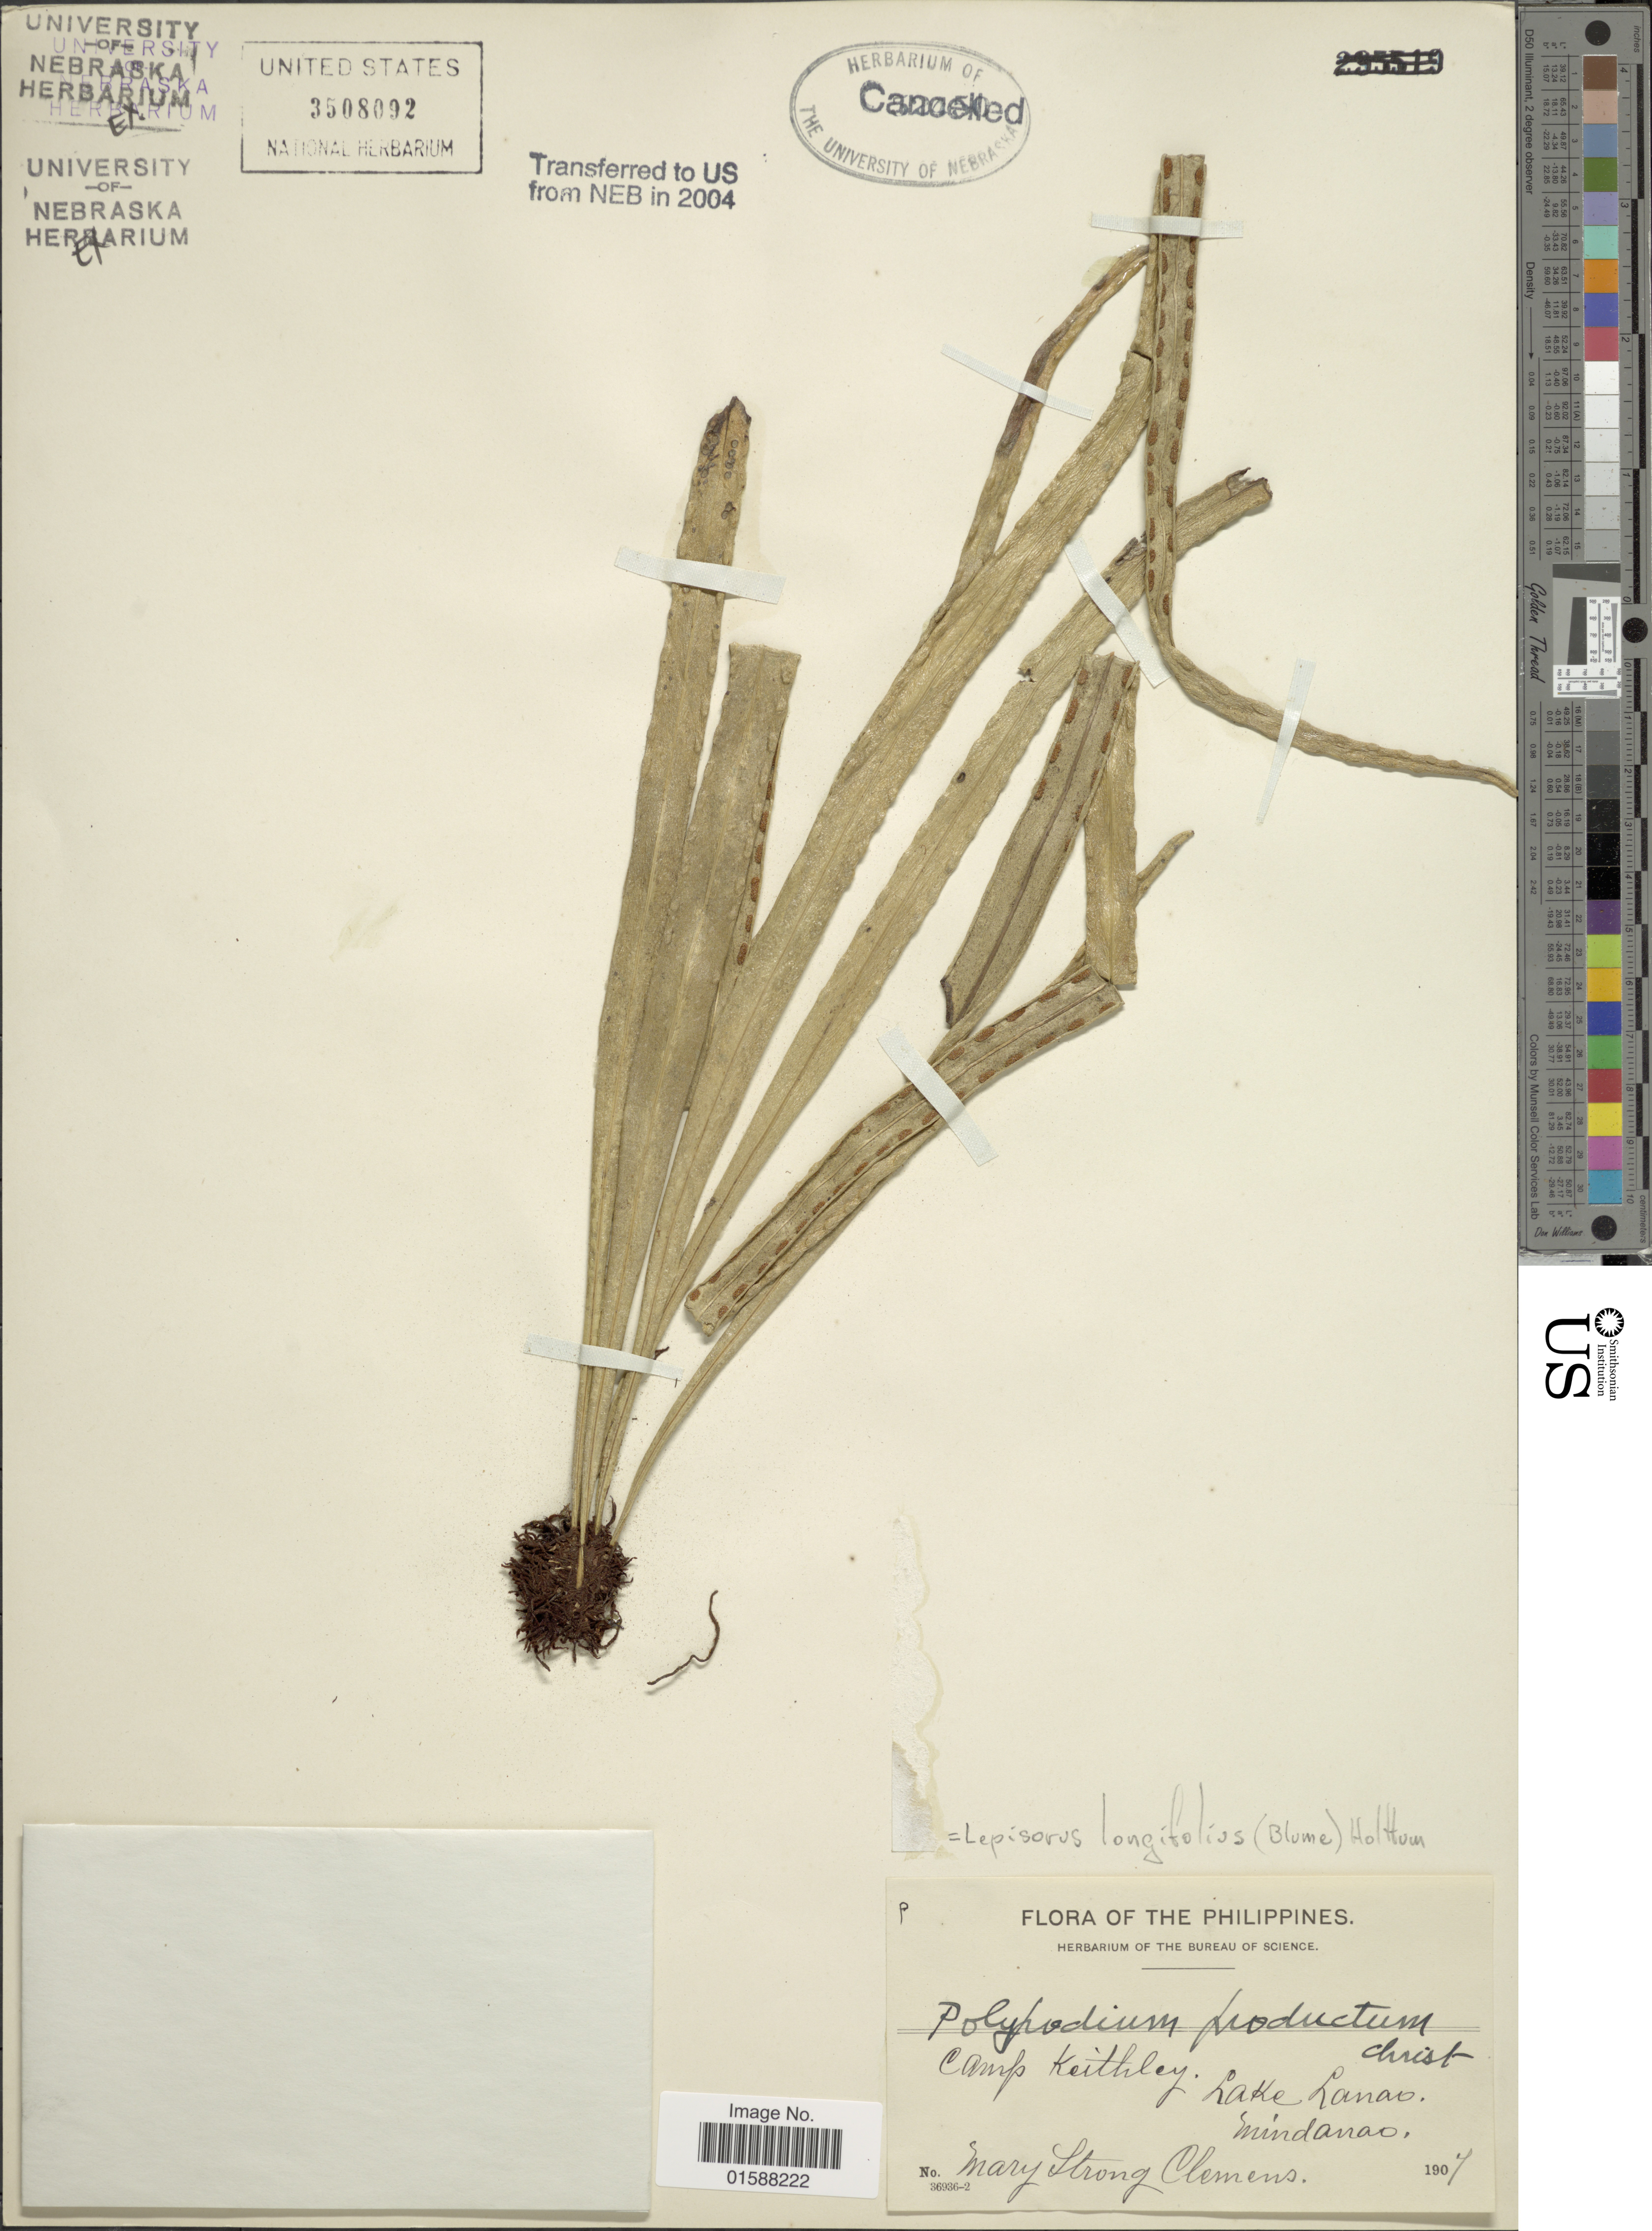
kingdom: Plantae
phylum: Tracheophyta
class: Polypodiopsida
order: Polypodiales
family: Polypodiaceae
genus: Lepisorus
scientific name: Lepisorus longifolius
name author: (Blume) Holttum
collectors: M. S. Clemens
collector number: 36936-2?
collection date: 1907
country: Philippines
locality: Camp Keithley. Lake Lanao, Mindanao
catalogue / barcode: US 3508092